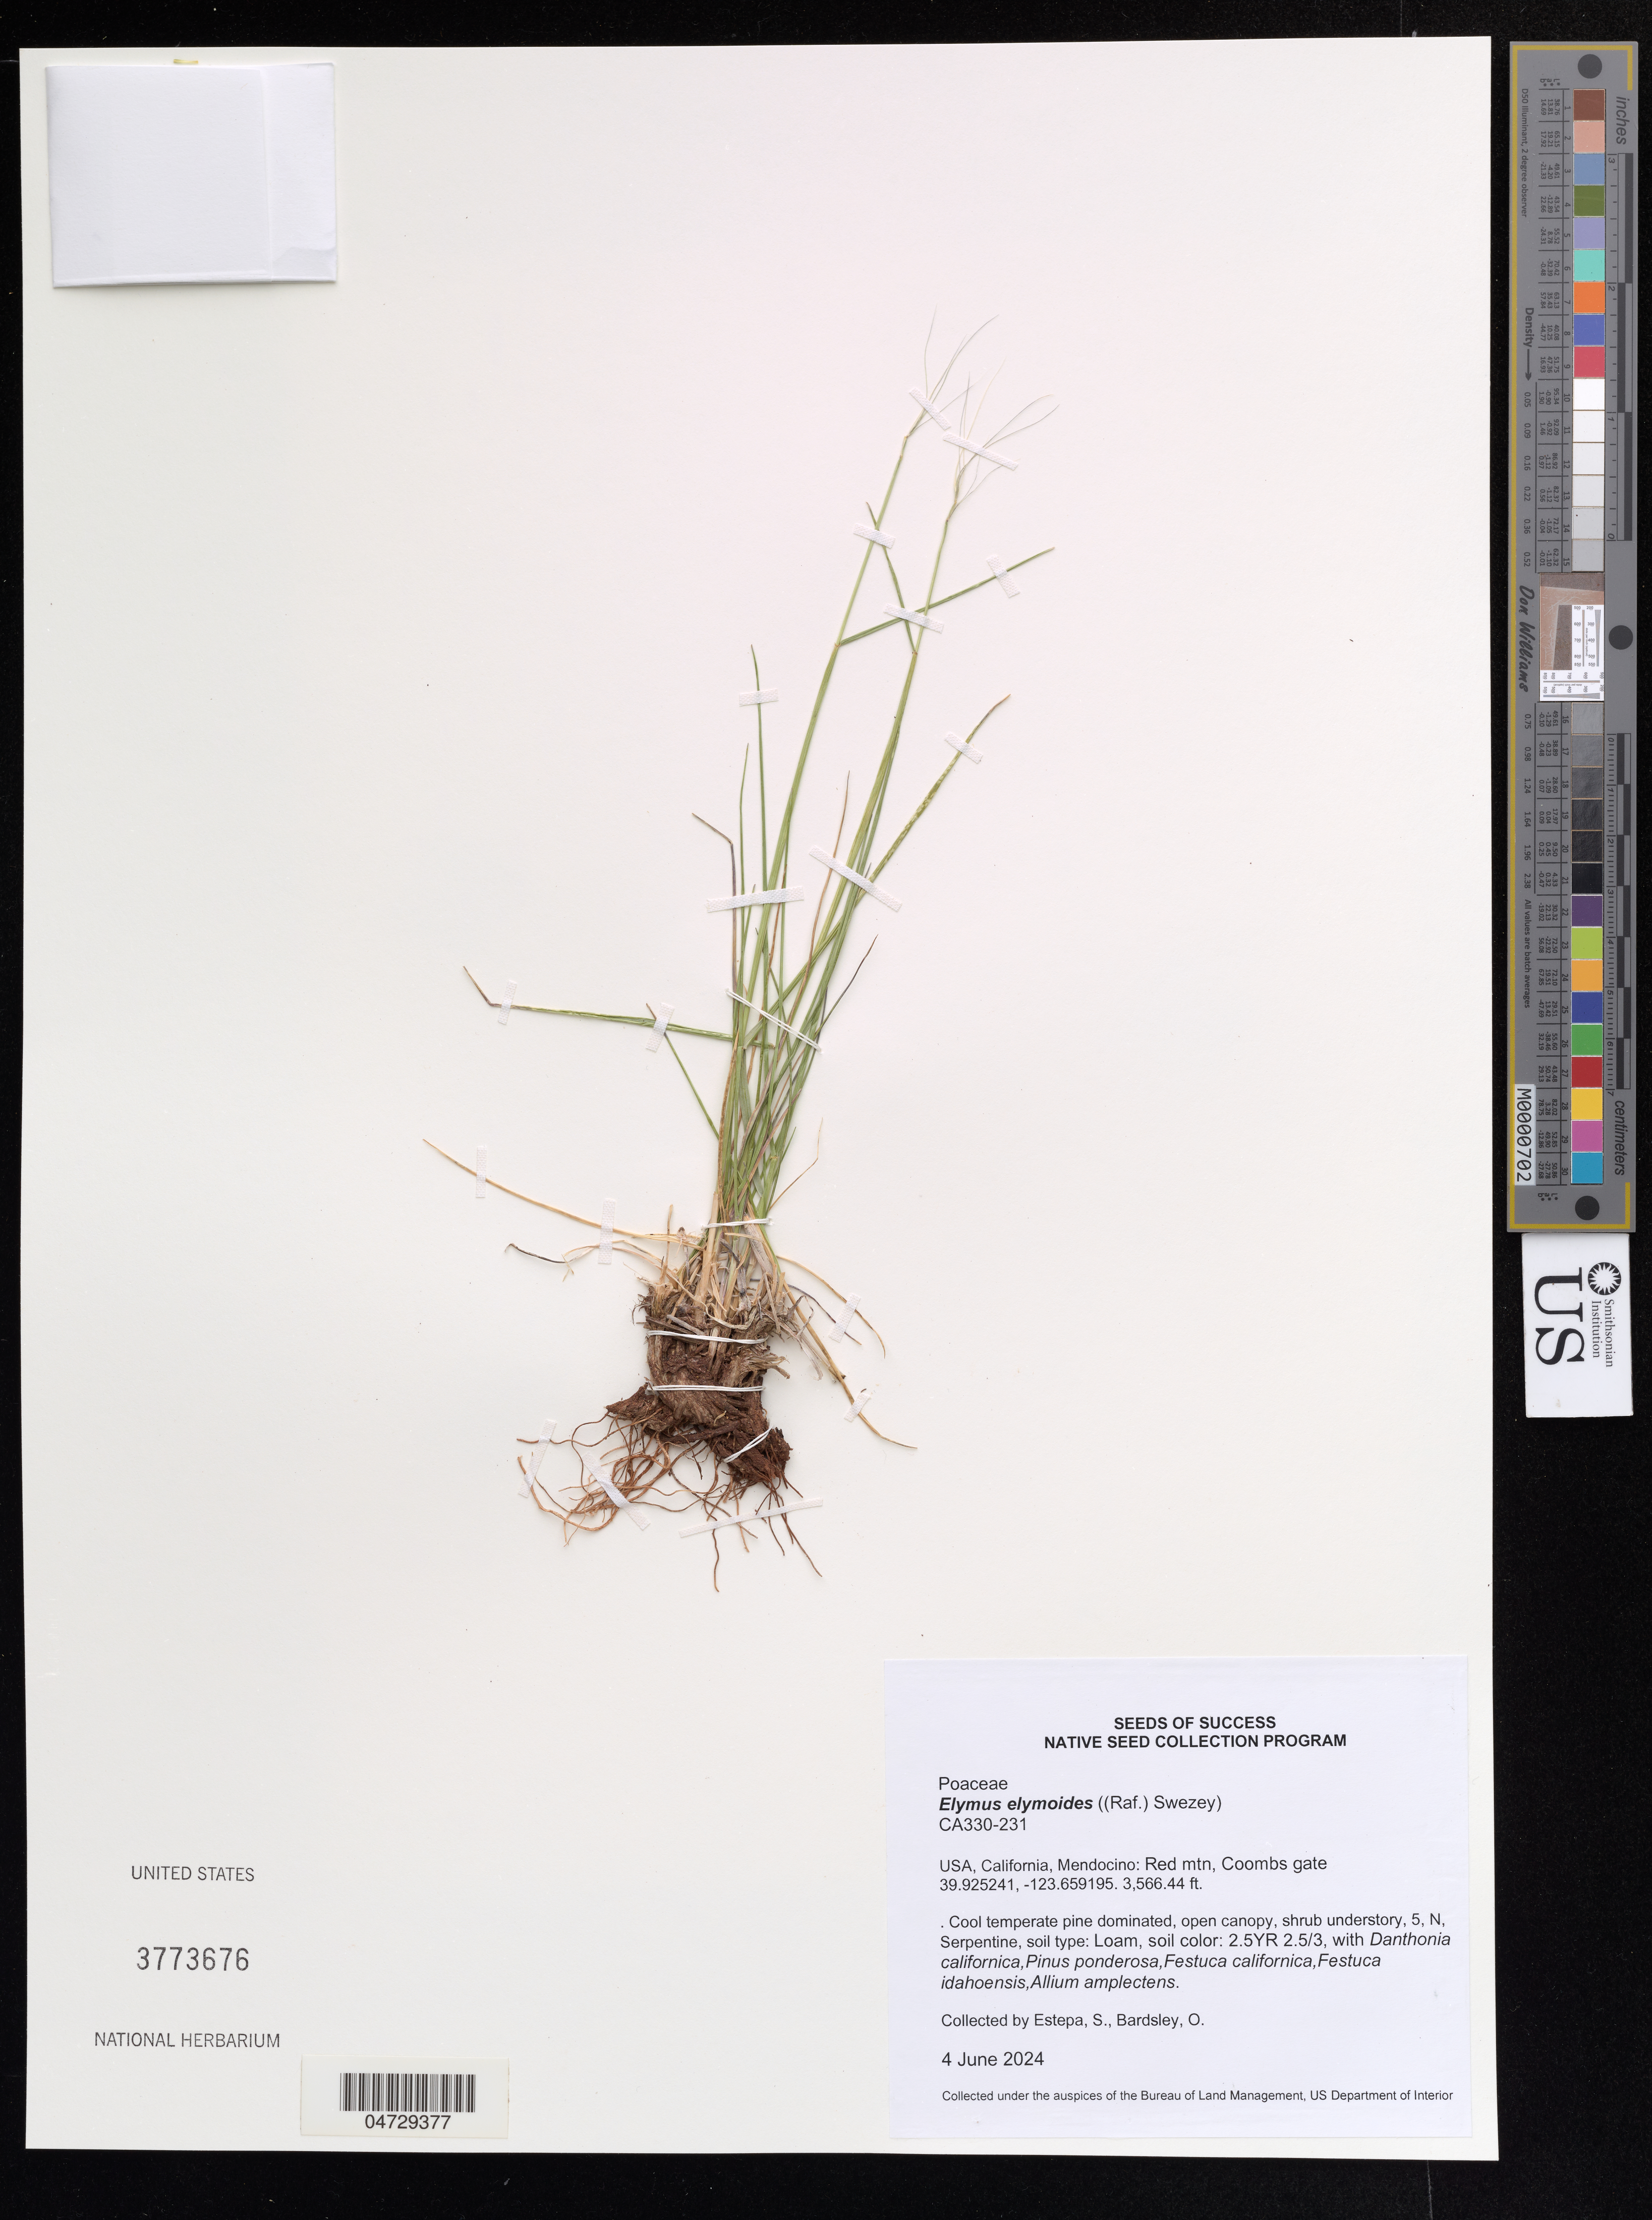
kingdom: Plantae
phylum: Tracheophyta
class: Liliopsida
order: Poales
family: Poaceae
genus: Elymus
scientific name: Elymus elymoides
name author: (Raf.) Swezey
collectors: S. Estepa & O. Bardsley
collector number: CA330-231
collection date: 2024-06-04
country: United States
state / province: California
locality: Mendocino: Red mtn, Coombs gate.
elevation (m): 1087.05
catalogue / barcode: US 3773676